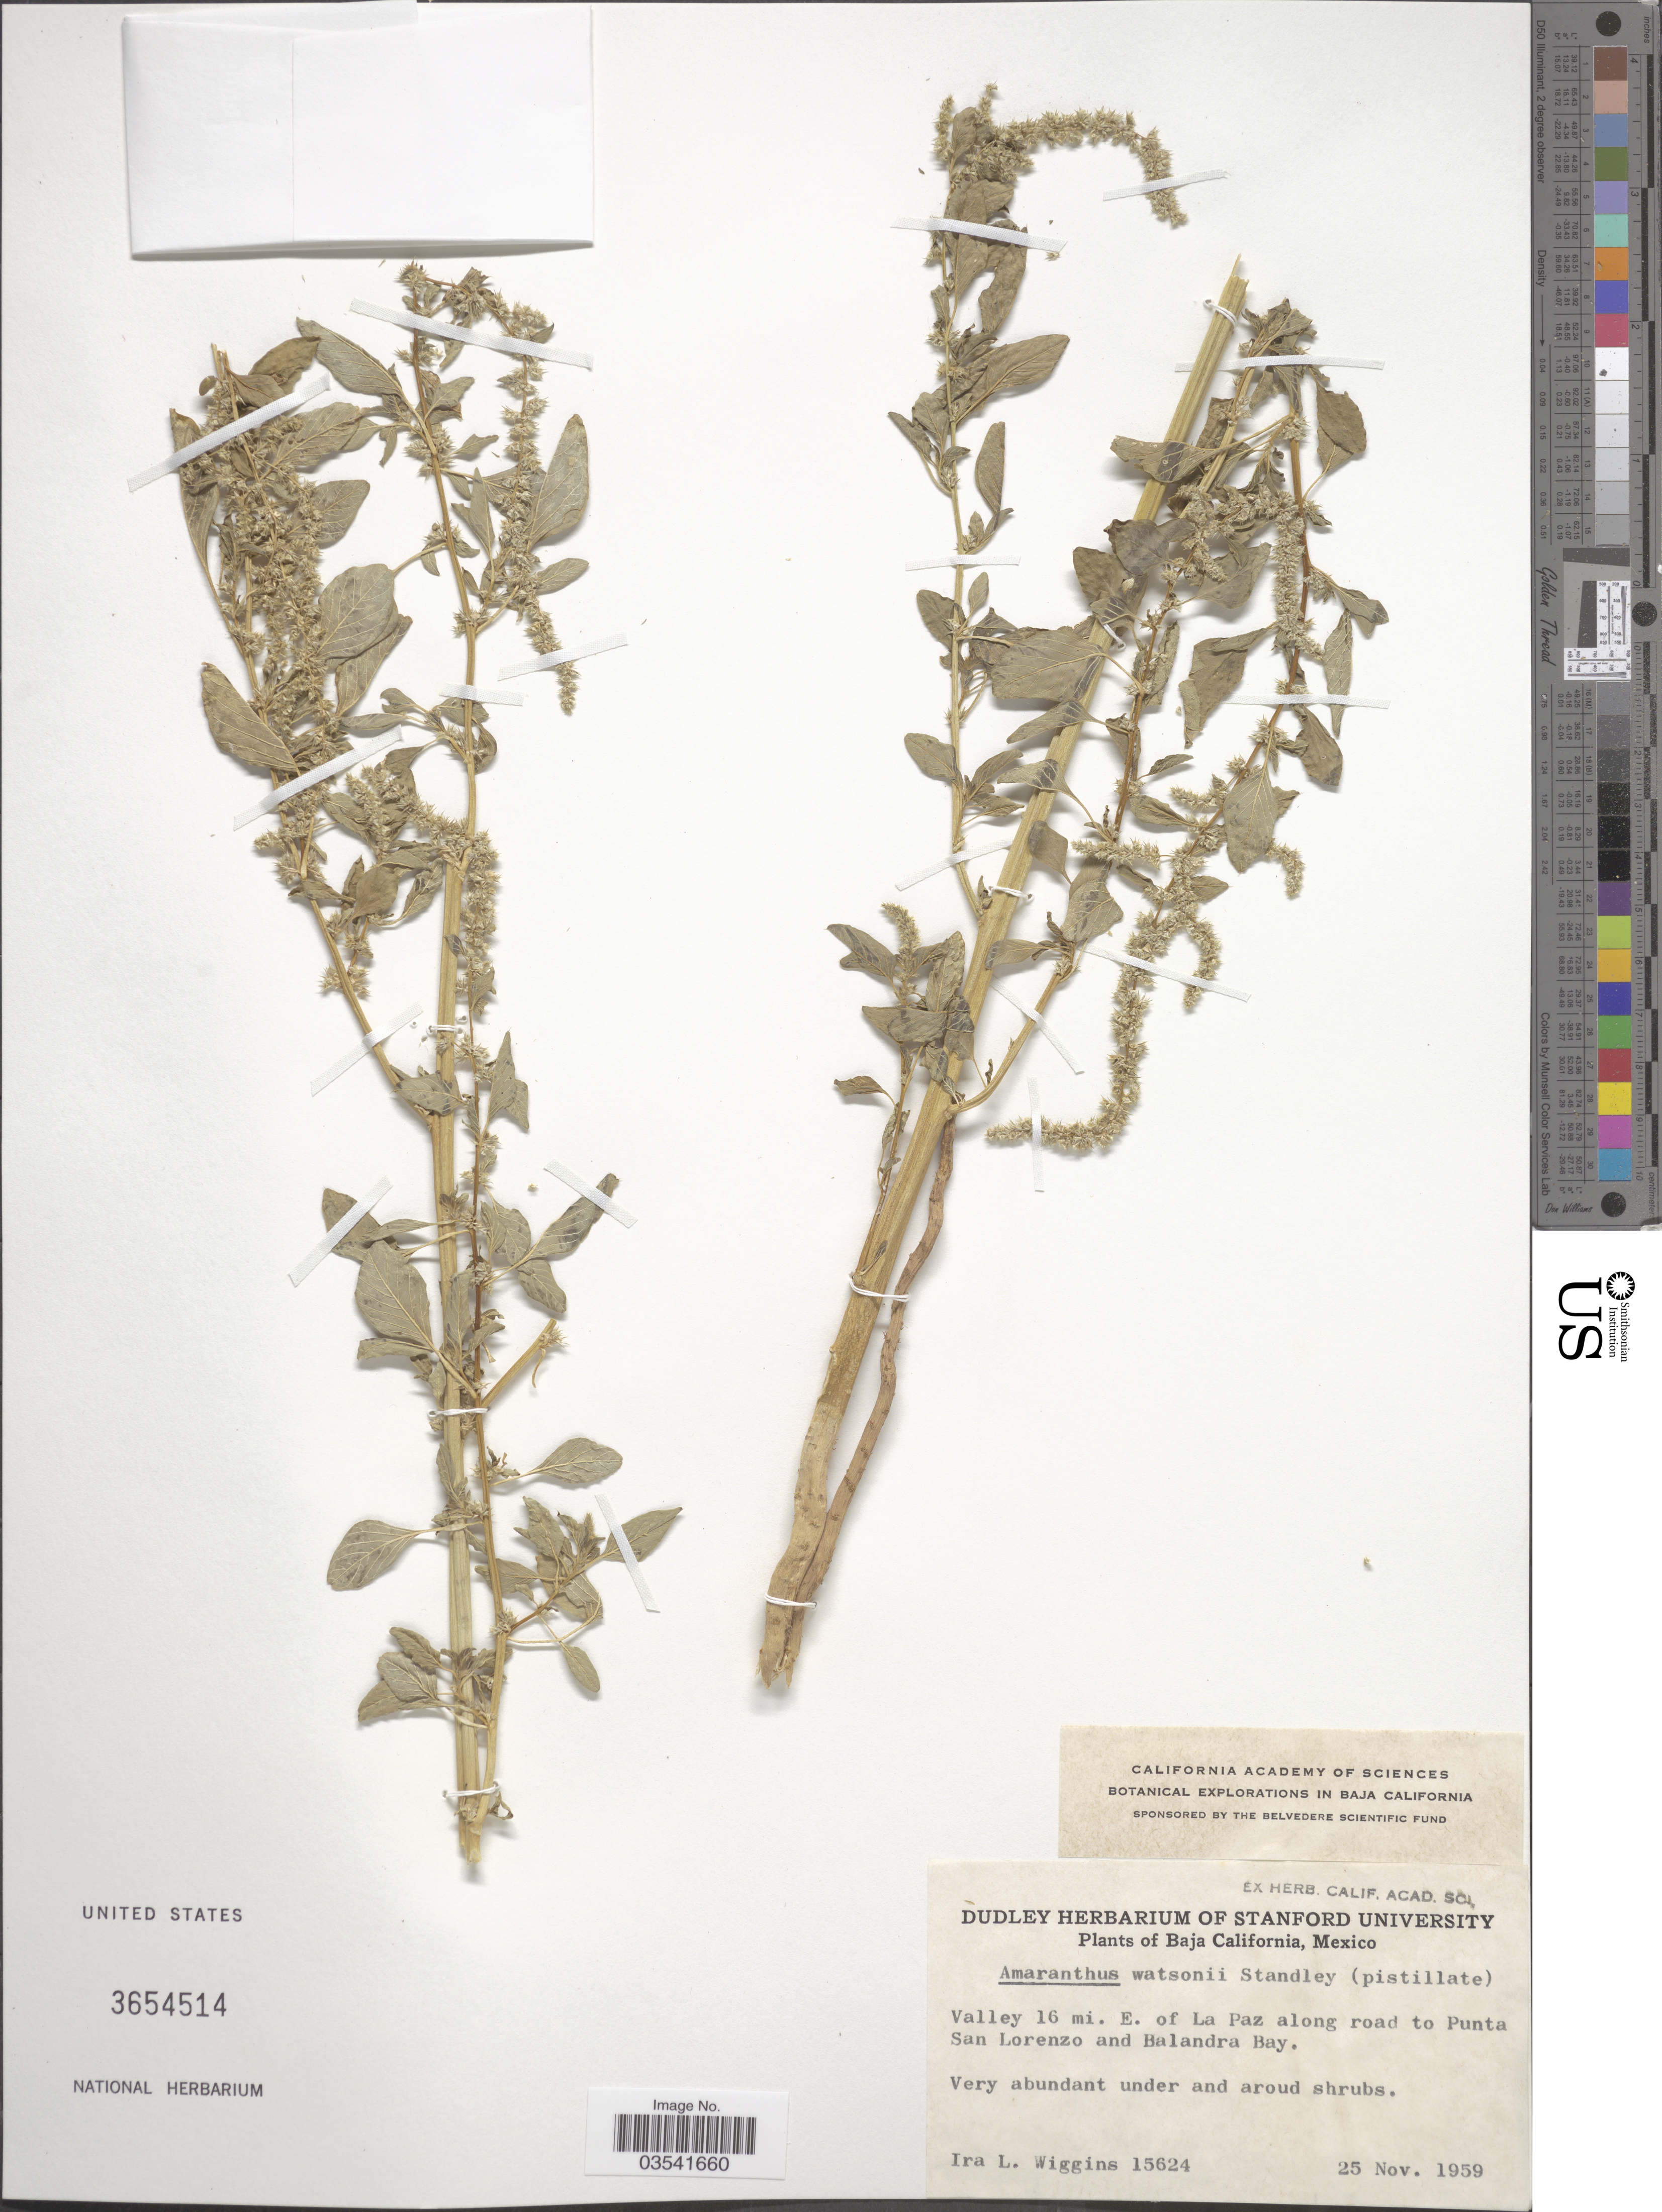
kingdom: Plantae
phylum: Tracheophyta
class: Magnoliopsida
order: Caryophyllales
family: Amaranthaceae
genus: Amaranthus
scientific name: Amaranthus watsonii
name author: Standl.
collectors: I. L. Wiggins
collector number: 15624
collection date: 1959-11-25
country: Mexico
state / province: Baja California Sur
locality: Valley 16 mi. E. of La Paz along road to Punta San Lorenzo and Balandra Bay.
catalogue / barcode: US 3654514